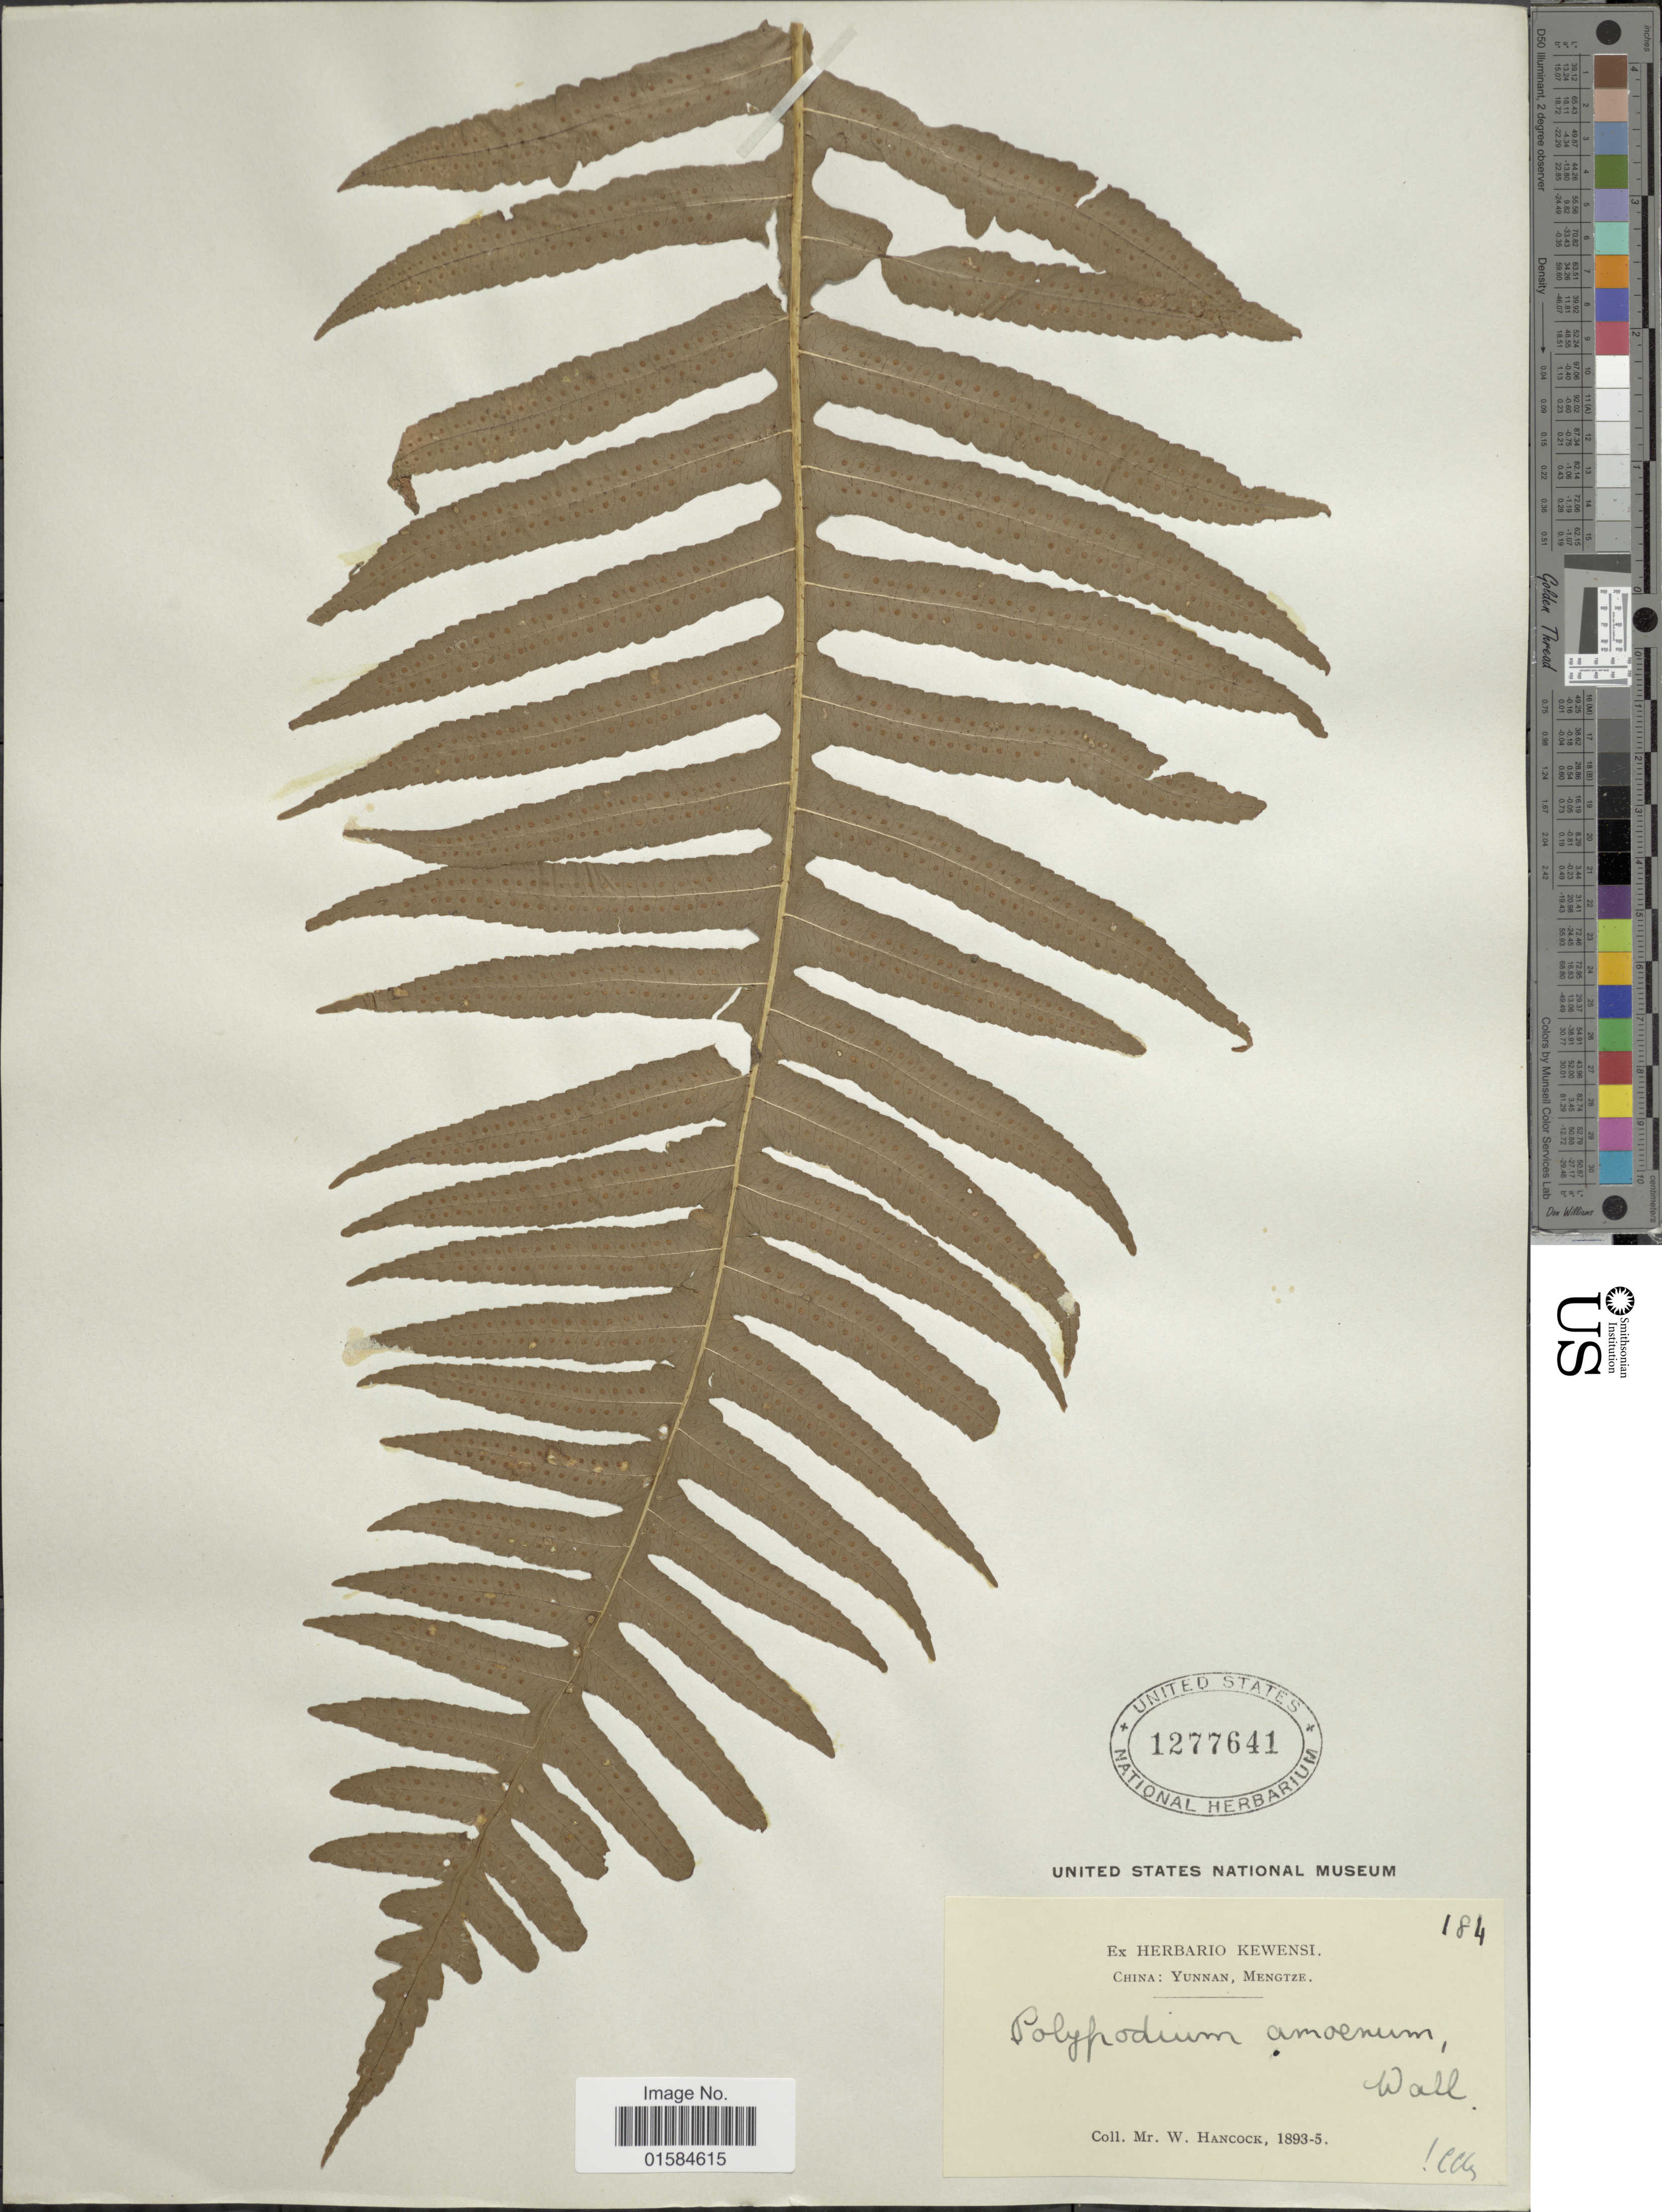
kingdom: Plantae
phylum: Tracheophyta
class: Polypodiopsida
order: Polypodiales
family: Polypodiaceae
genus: Goniophlebium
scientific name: Goniophlebium amoenum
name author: (Wall. ex Mett.) J. Sm.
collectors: W. Hancock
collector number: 184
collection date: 1893/1895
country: China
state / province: Yunnan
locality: China: Yunnan, Mengtze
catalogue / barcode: US 1277641